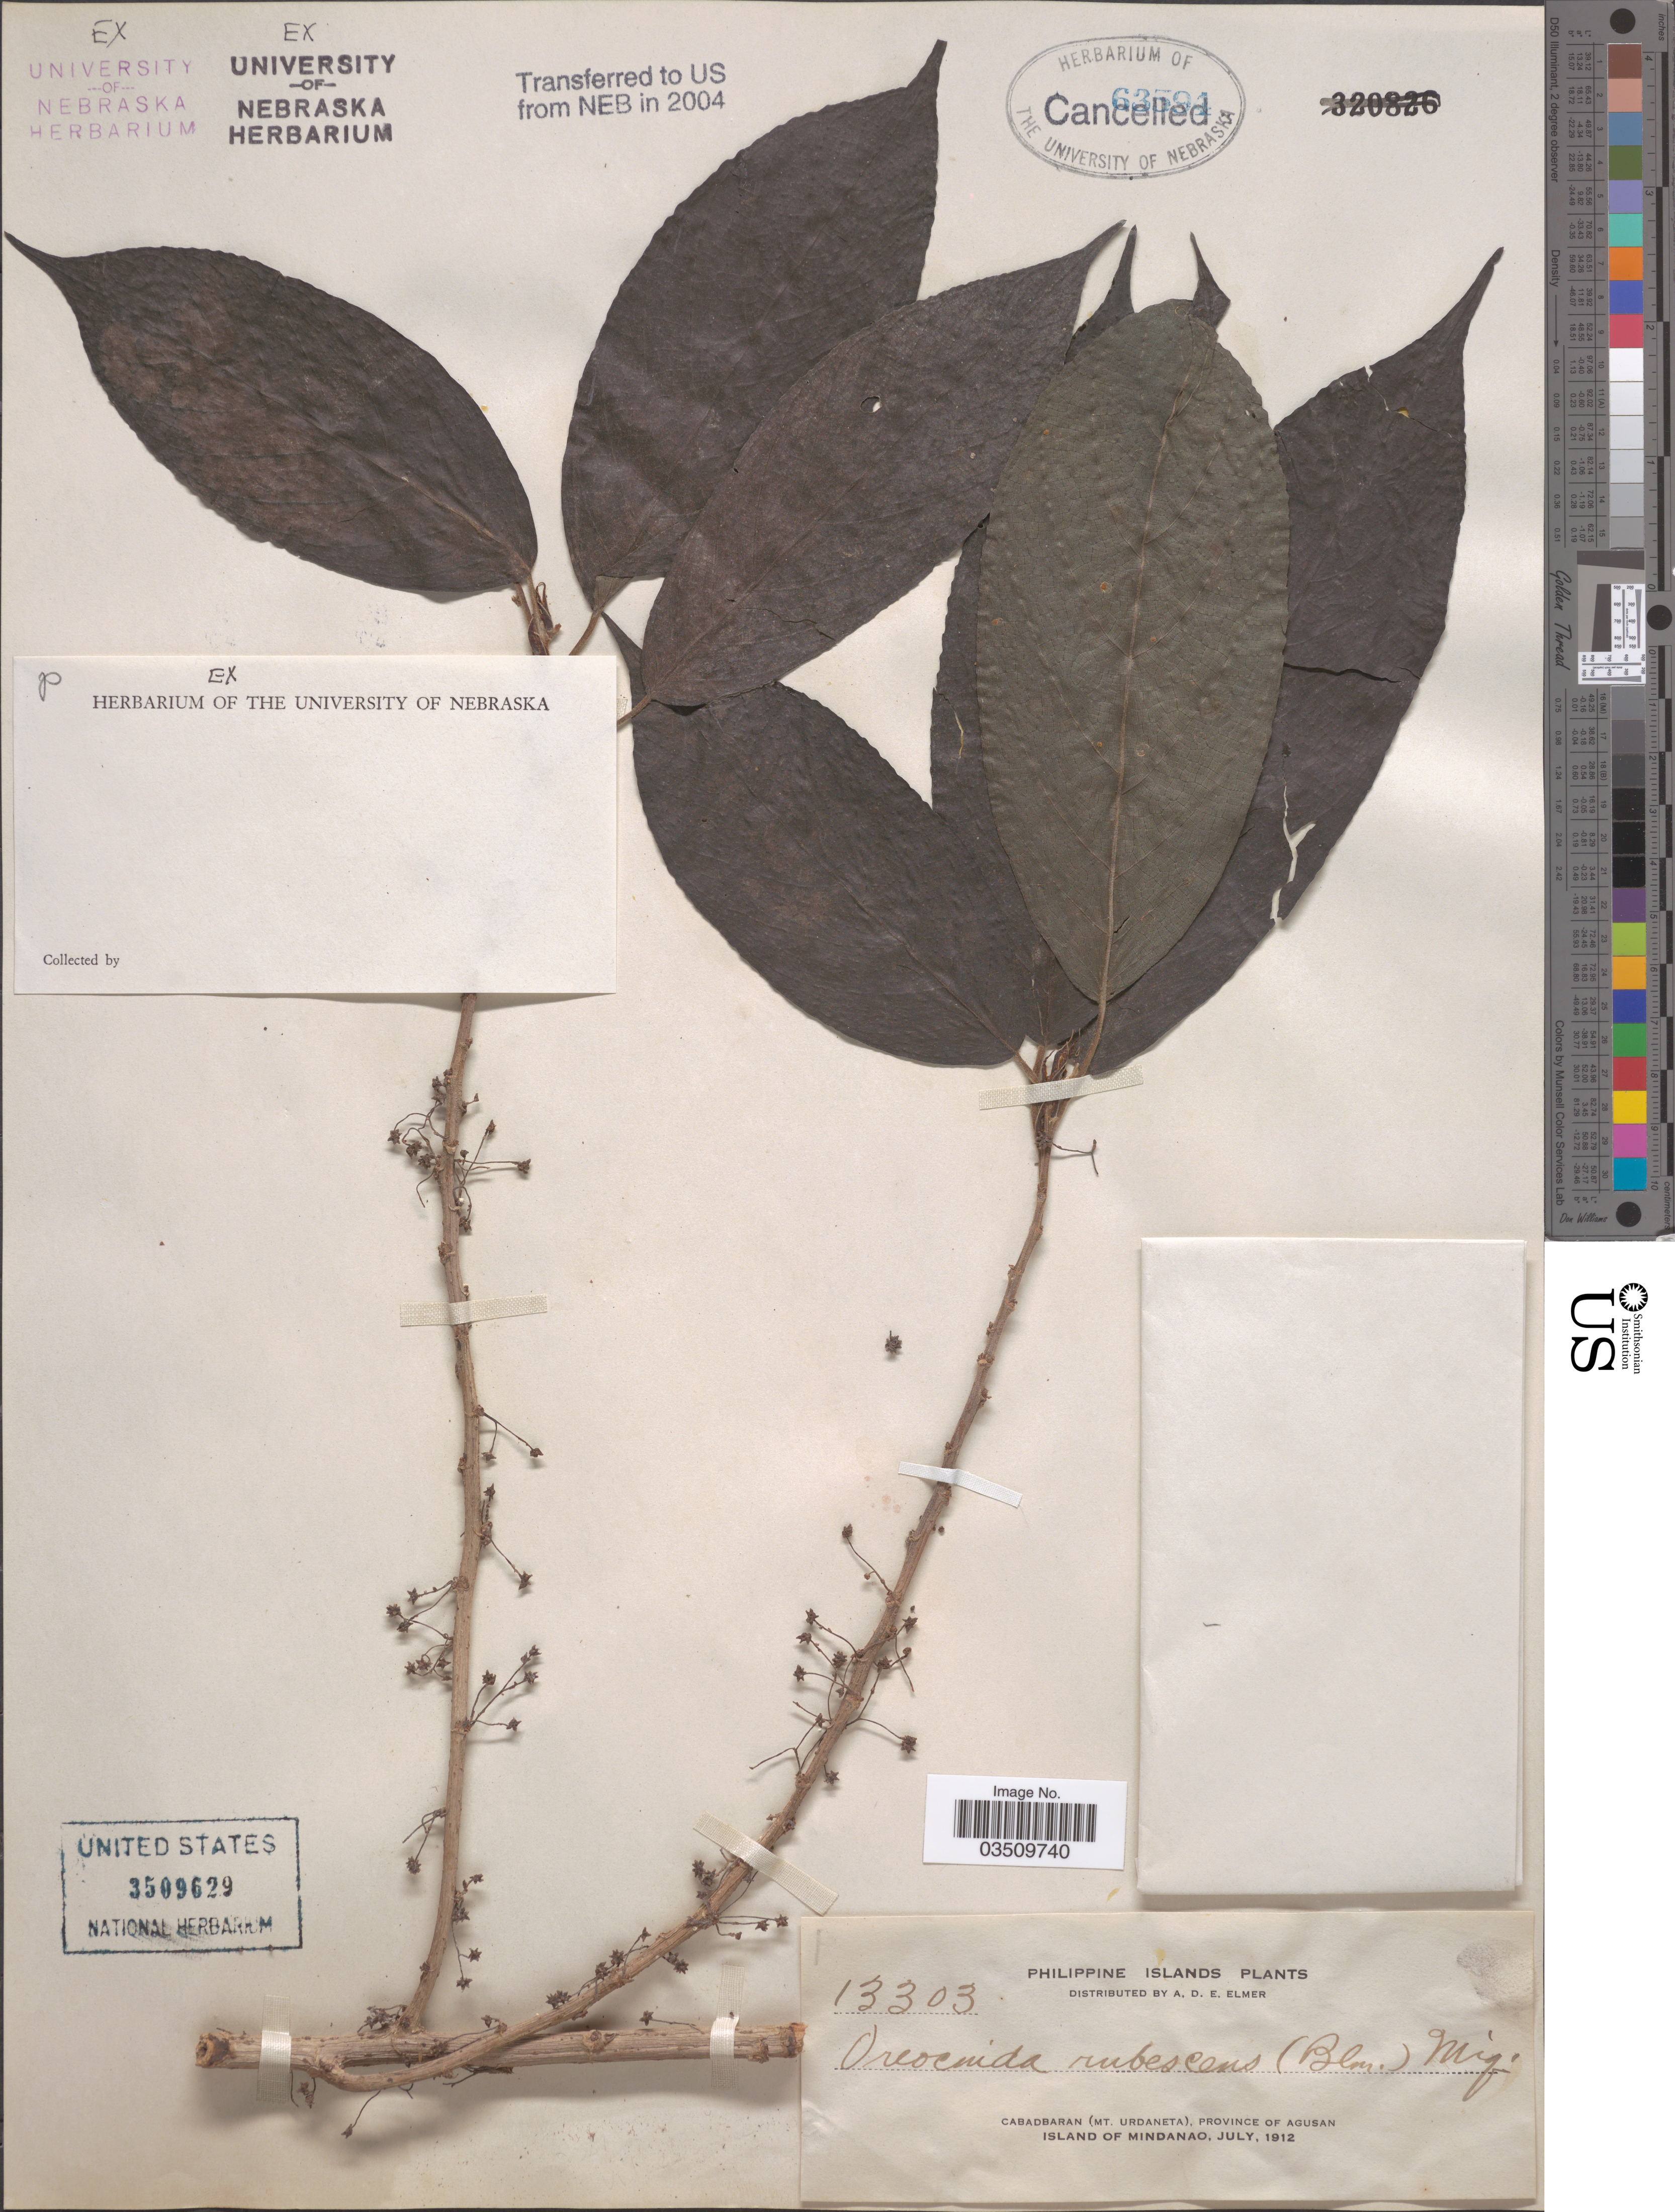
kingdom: Plantae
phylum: Tracheophyta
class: Magnoliopsida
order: Rosales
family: Urticaceae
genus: Oreocnide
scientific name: Oreocnide rubescens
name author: (Blume) Miq.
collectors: A. D. E. Elmer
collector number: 13303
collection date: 1912-07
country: Philippines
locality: Cabadbaran (Mt. Urdaneta), Province of Agusan. Island of Mindanao.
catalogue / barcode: US 3509629